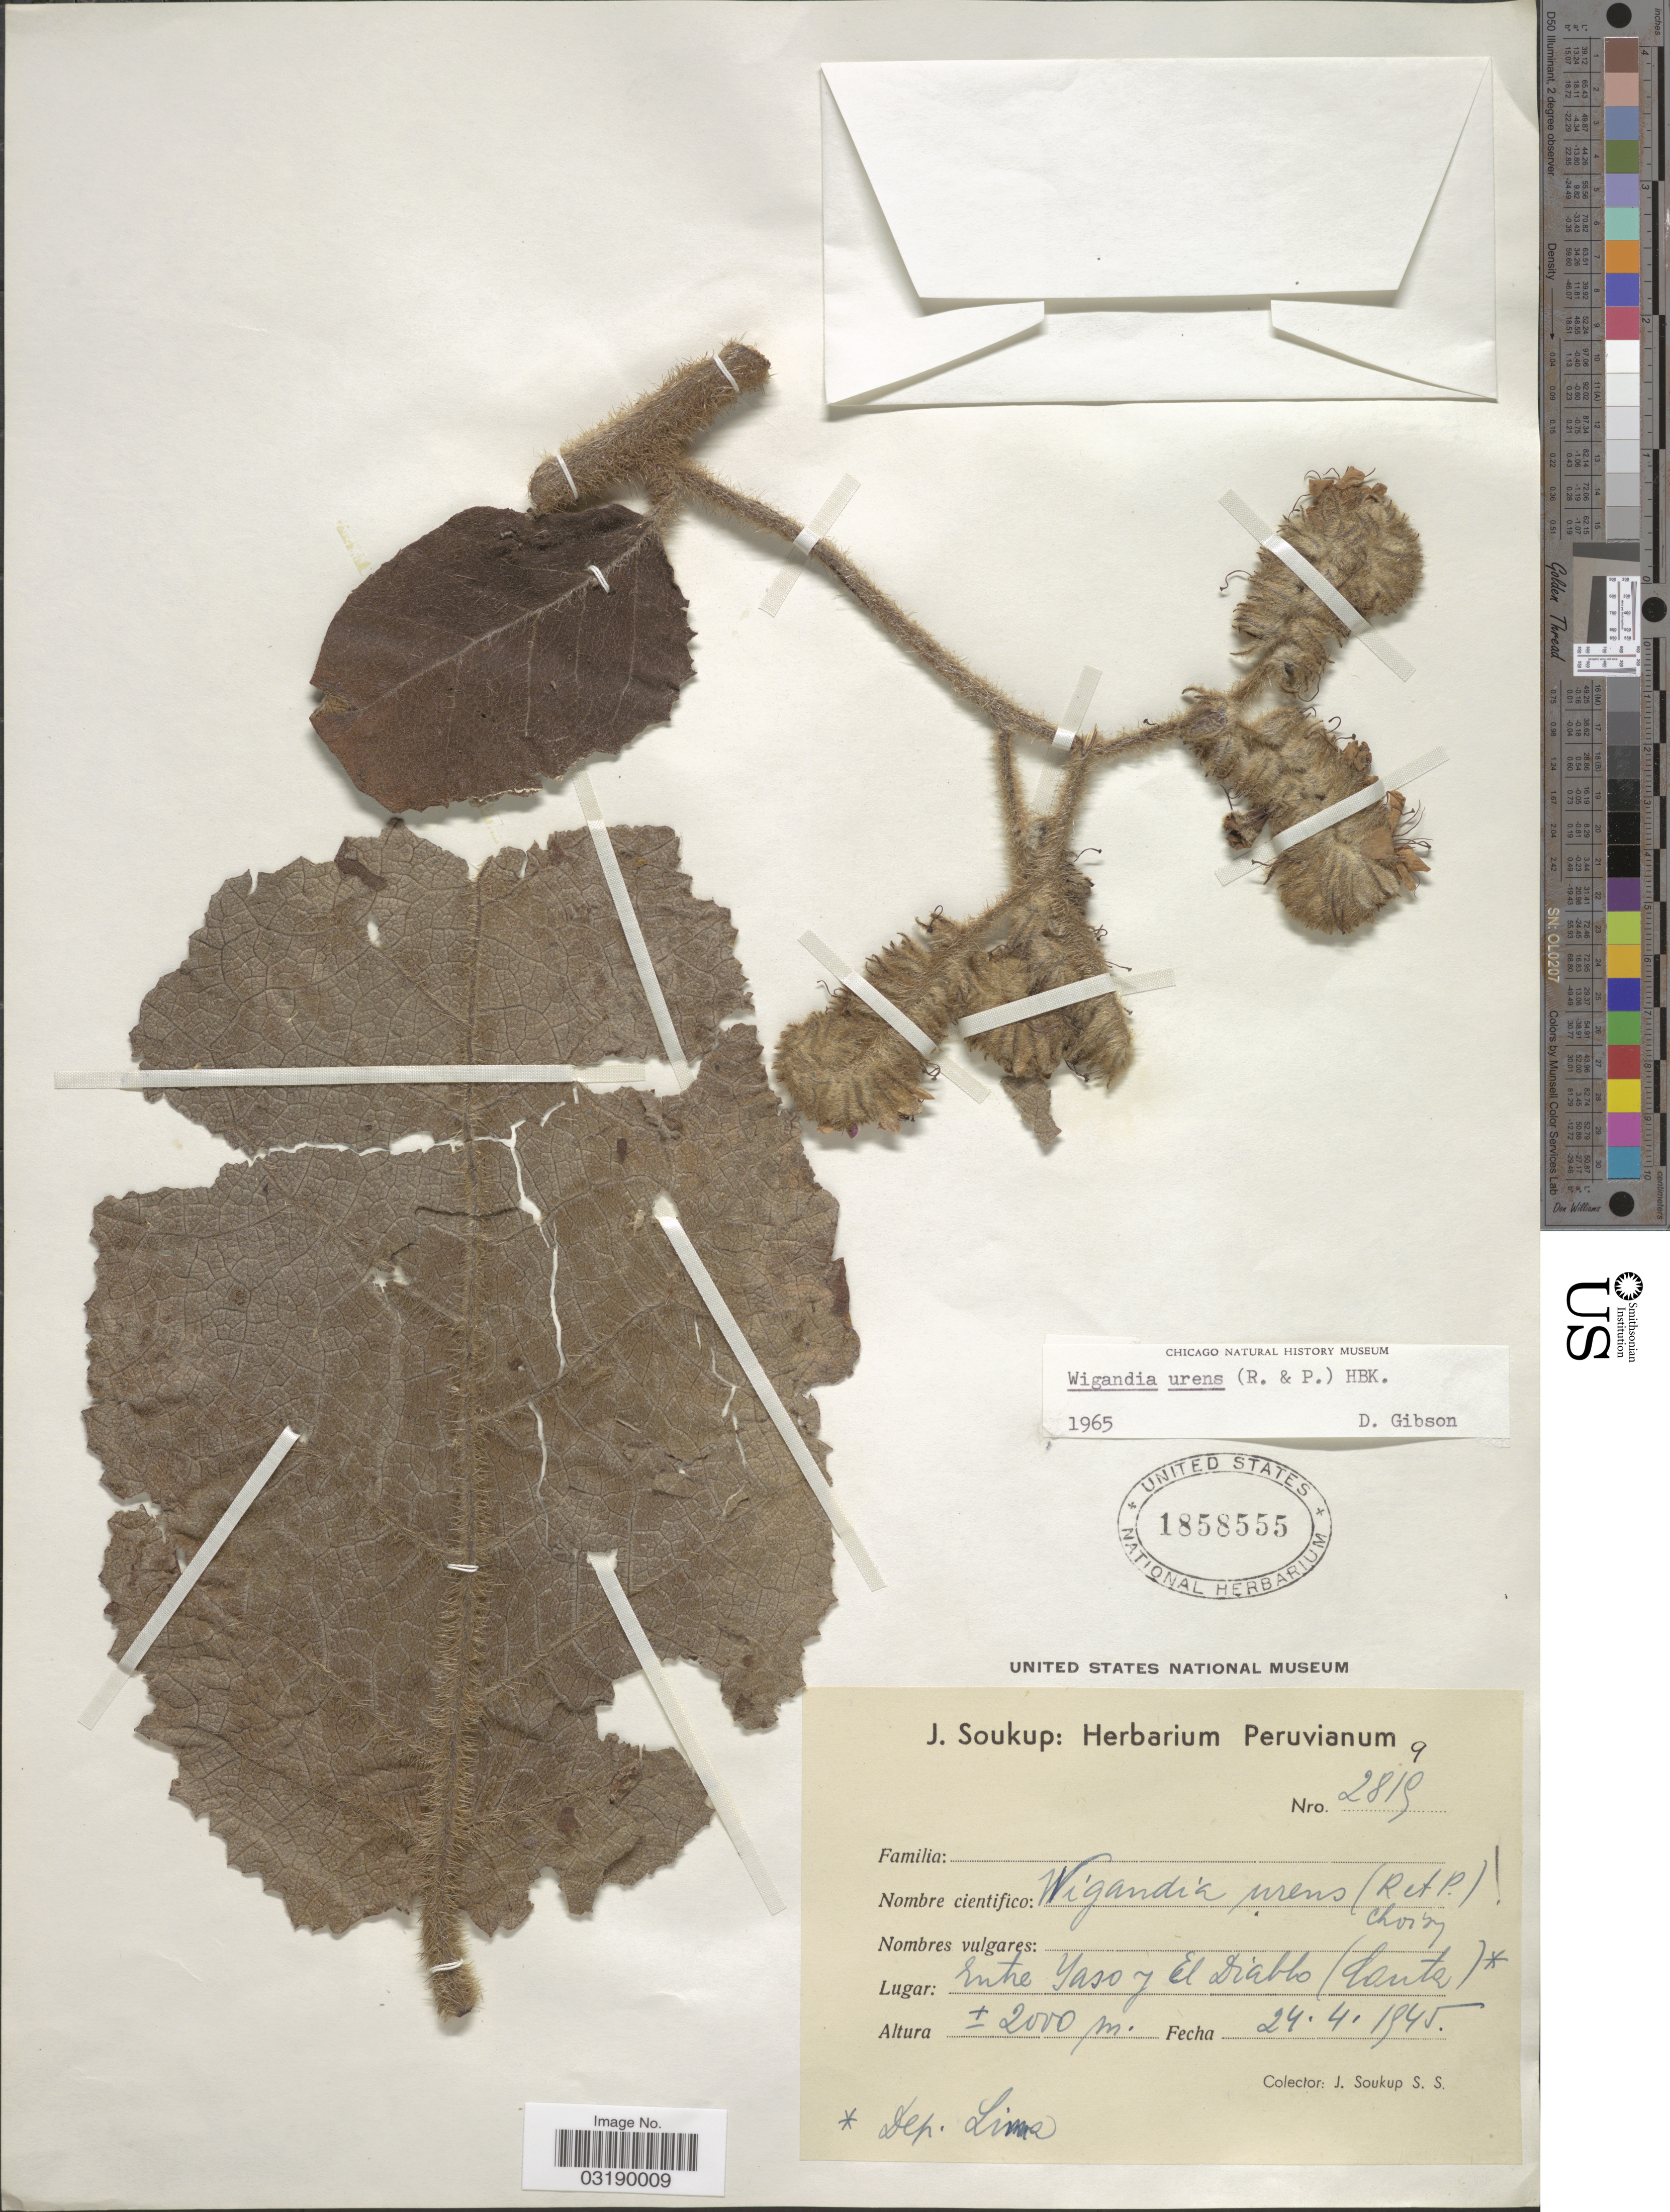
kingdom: Plantae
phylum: Tracheophyta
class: Magnoliopsida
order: Boraginales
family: Namaceae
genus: Wigandia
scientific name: Wigandia urens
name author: (Ruiz & Pav.) Kunth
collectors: J. Soukup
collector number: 2819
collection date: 1945-04-24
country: Peru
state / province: Lima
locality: Entre Yaso y El Diablo (Canta), Dep. Lima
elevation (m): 2000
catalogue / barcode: US 1858555